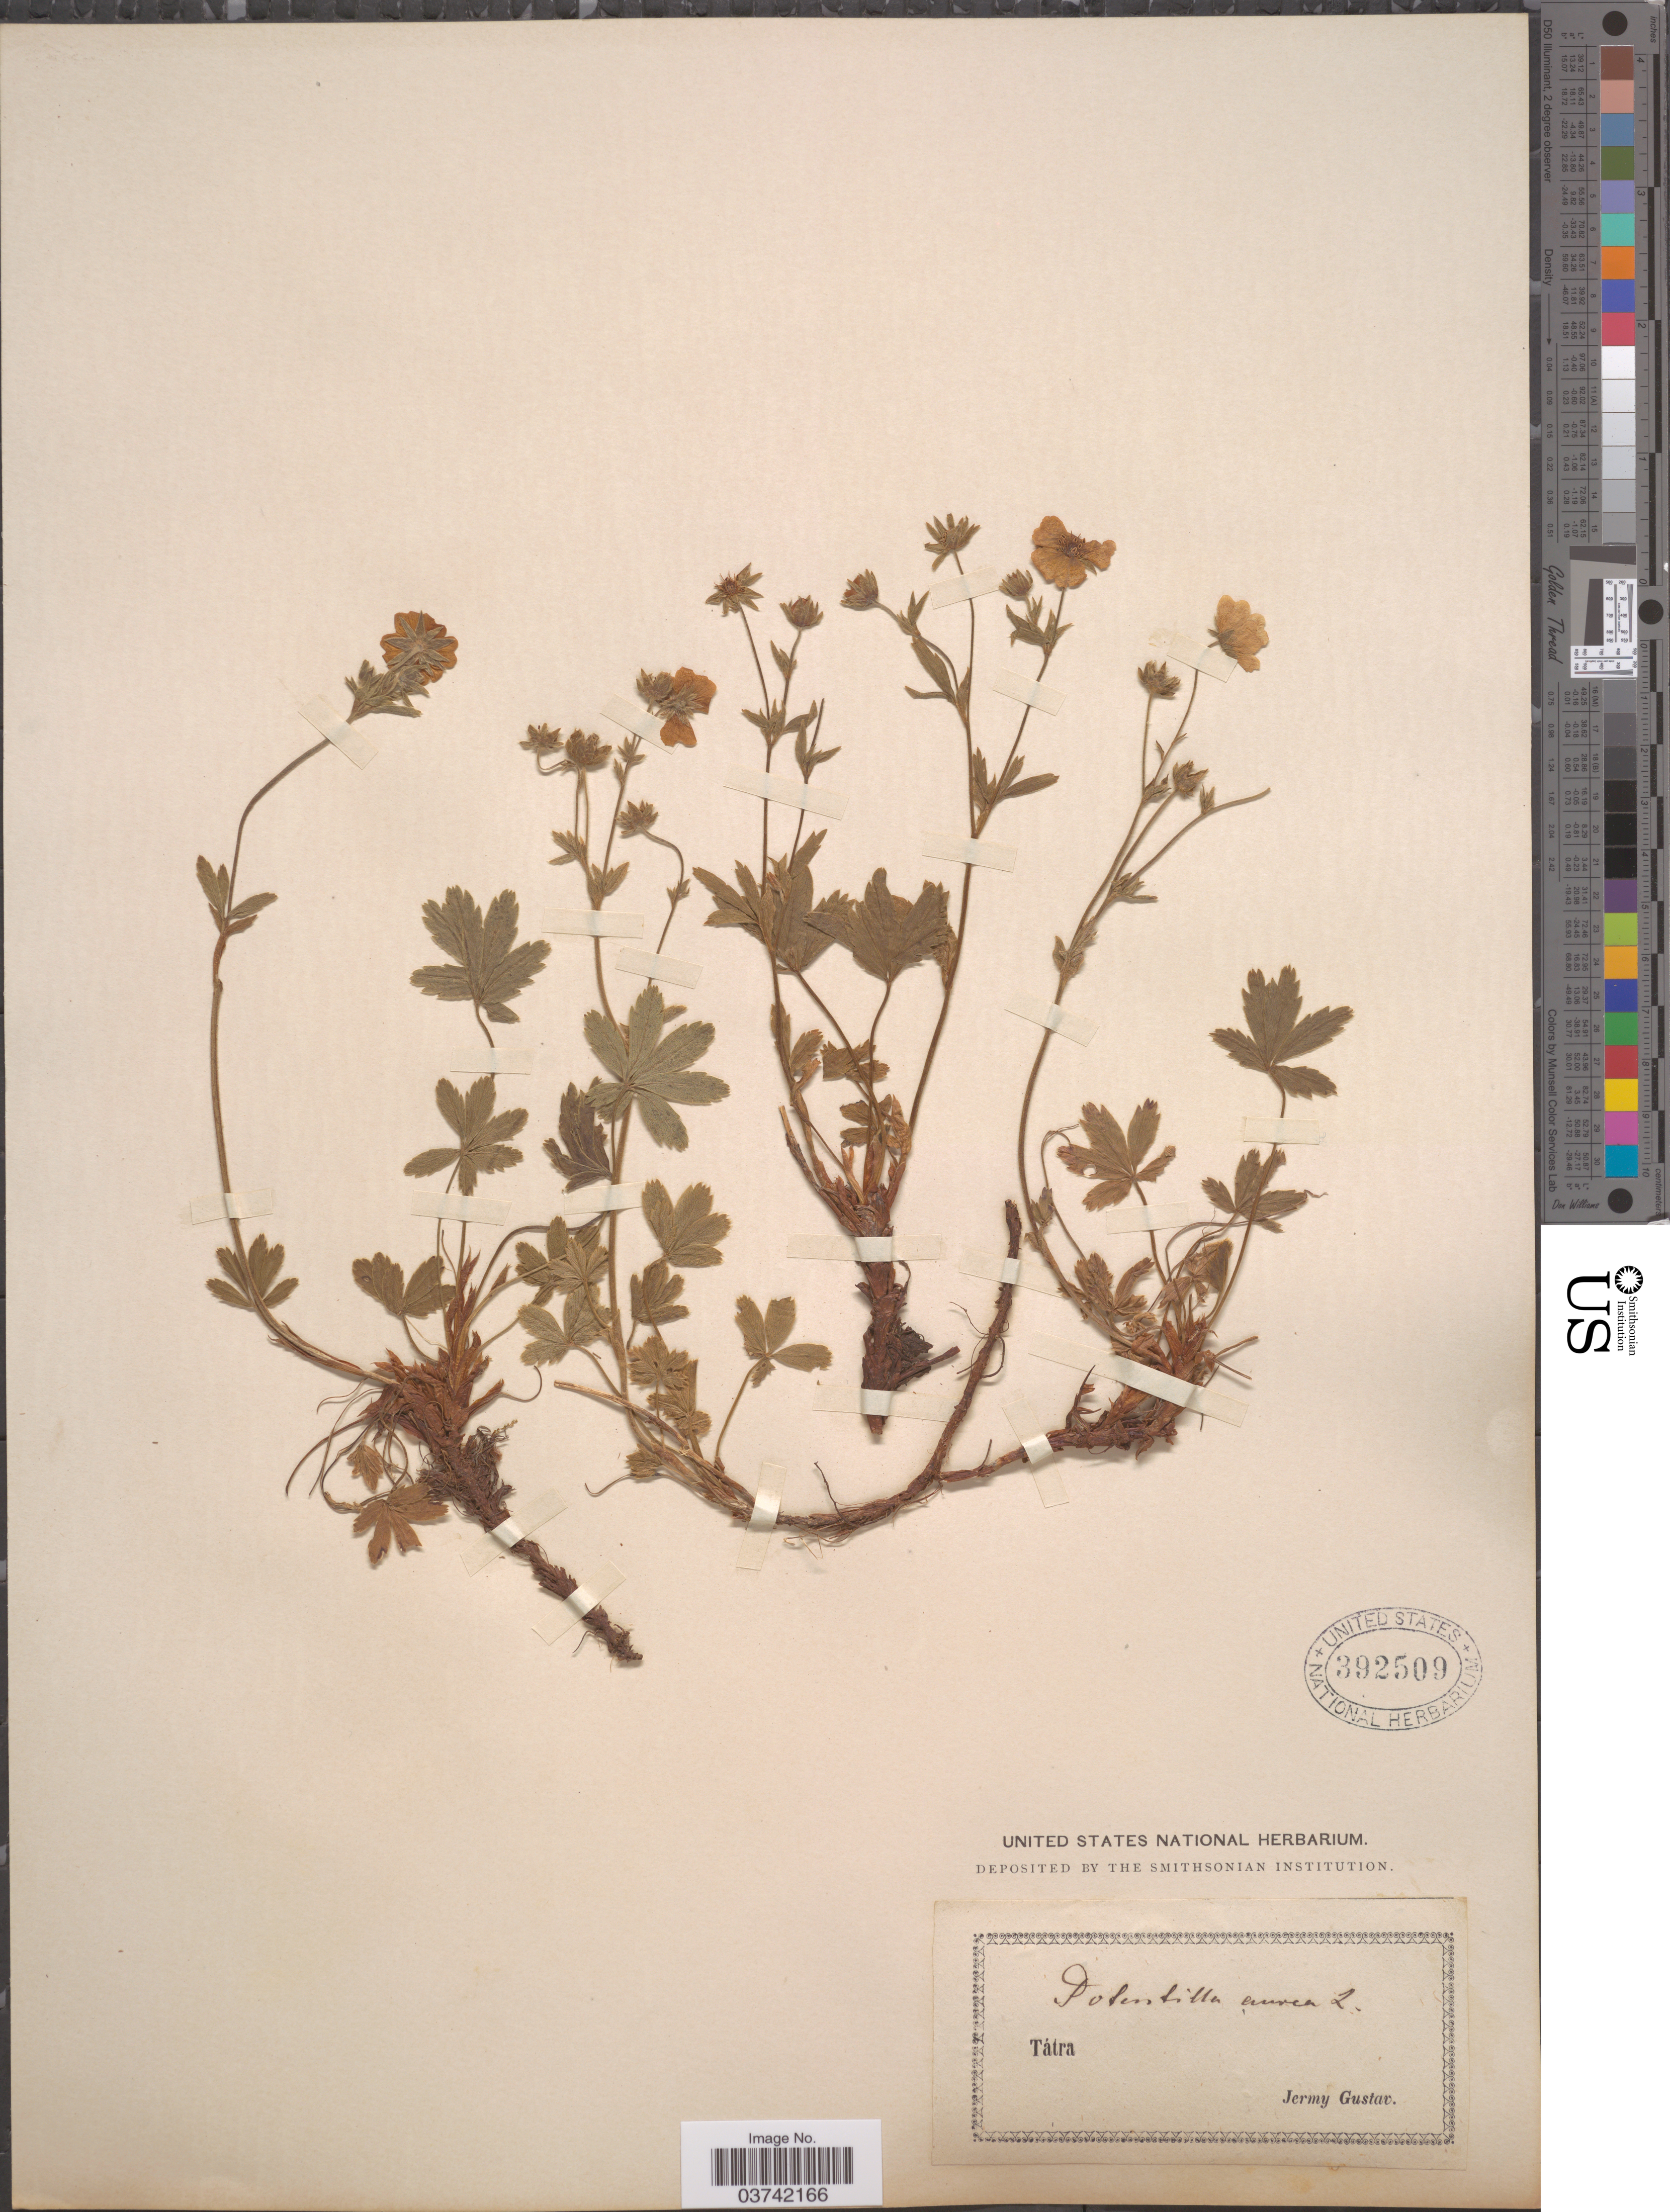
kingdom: Plantae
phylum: Tracheophyta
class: Magnoliopsida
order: Rosales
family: Rosaceae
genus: Potentilla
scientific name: Potentilla aurea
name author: L.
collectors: J. Gustav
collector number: s.s.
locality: Tátra.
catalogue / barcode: US 392509